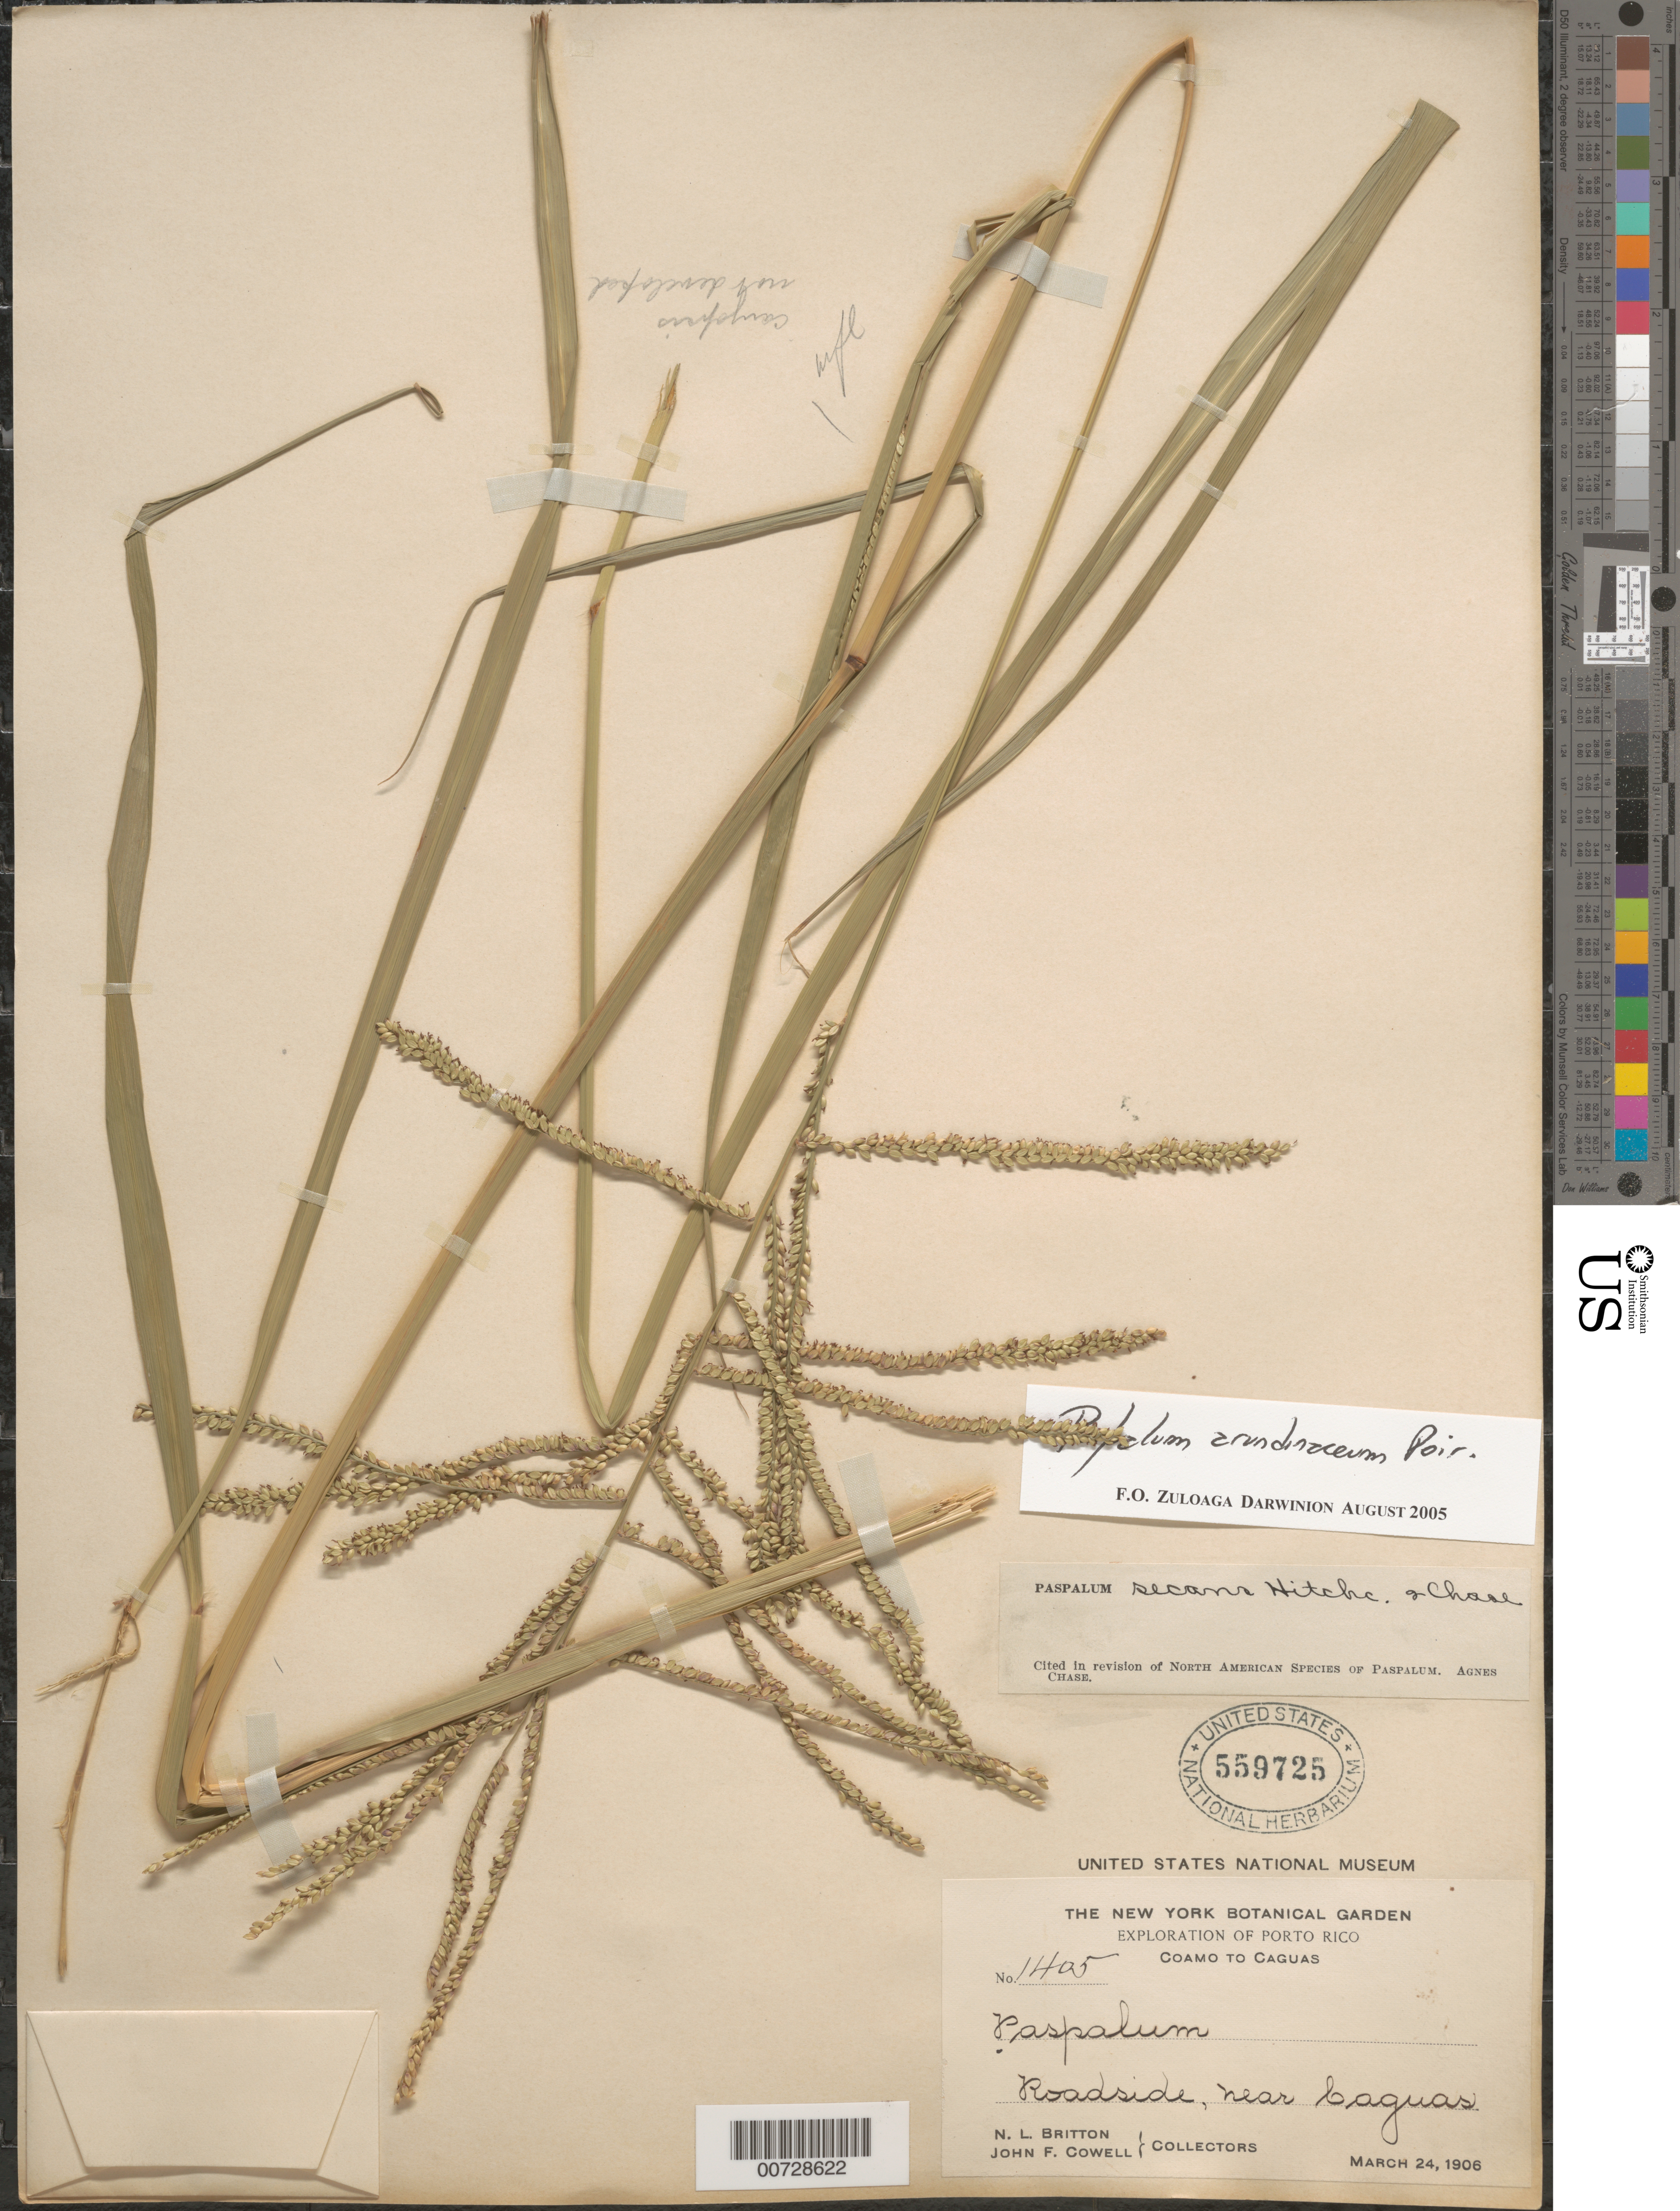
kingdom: Plantae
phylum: Tracheophyta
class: Liliopsida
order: Poales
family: Poaceae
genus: Paspalum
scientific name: Paspalum arundinaceum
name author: Poir.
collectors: N. Britton & J. F. Cowell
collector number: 1405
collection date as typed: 24 Mar 1906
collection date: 1906-03-24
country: Puerto Rico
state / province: Coamo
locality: Coamo to Caguas, near Caguas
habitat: Roadside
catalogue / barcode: US 559725